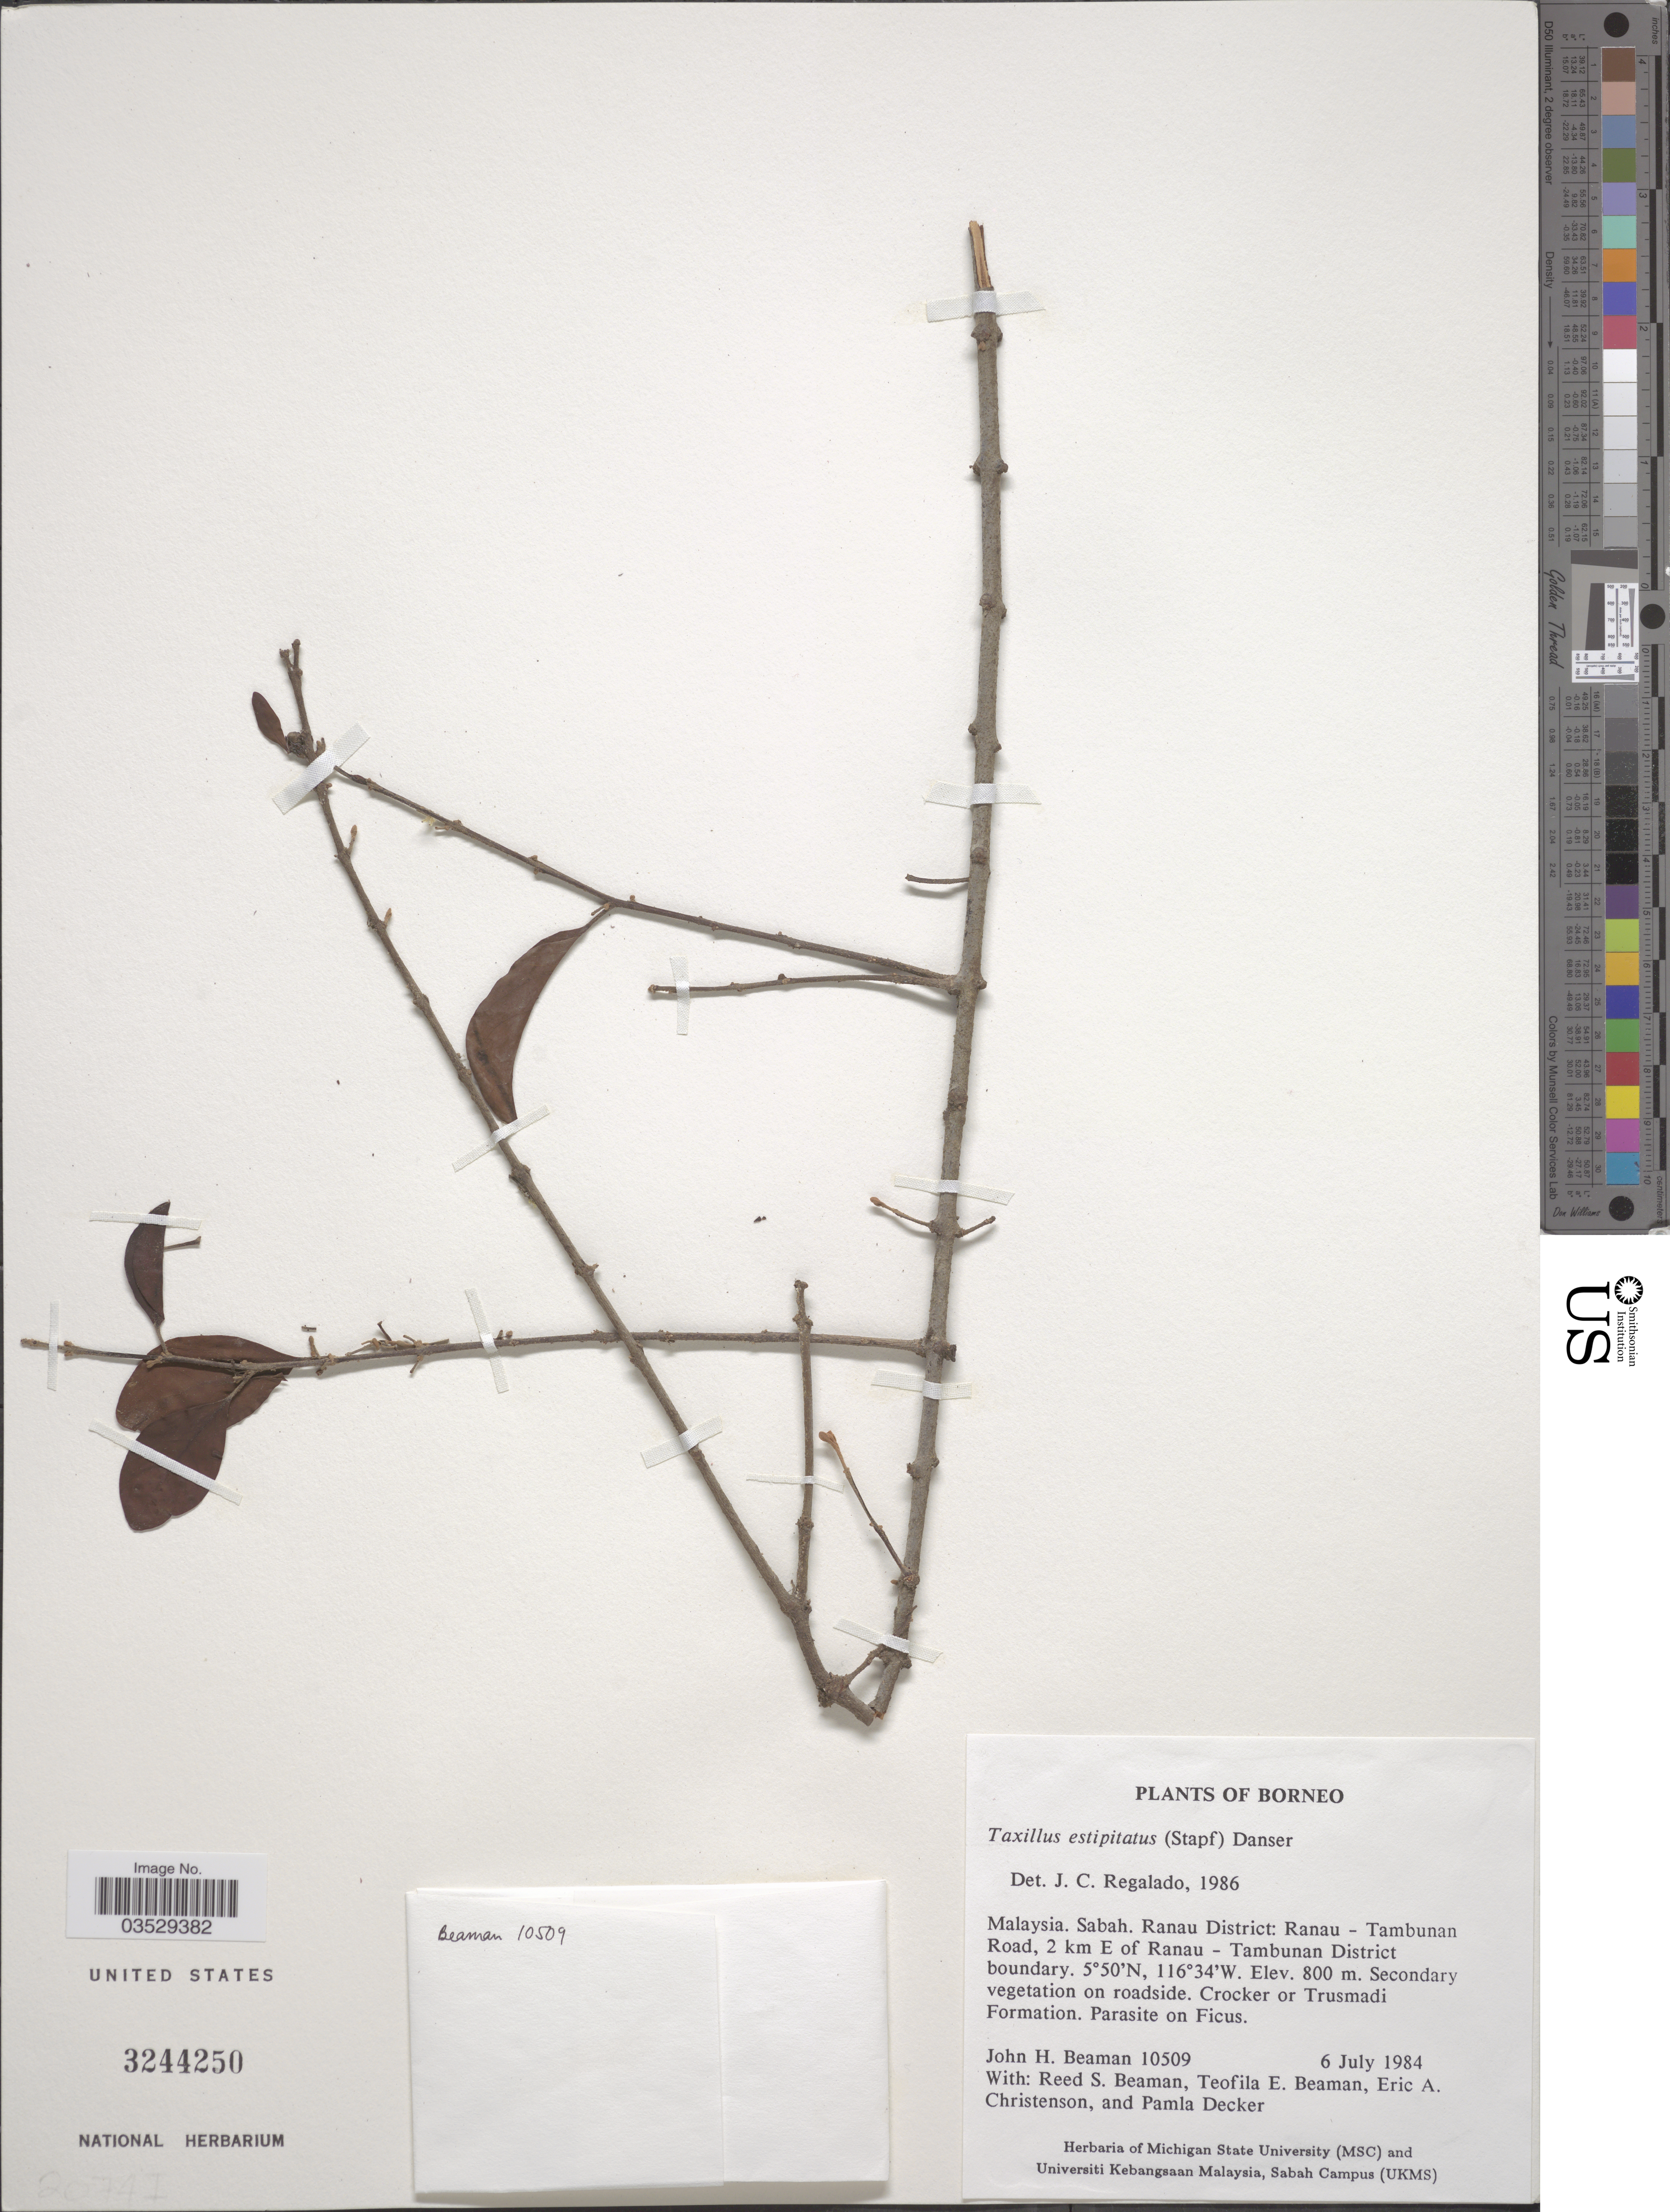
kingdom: Plantae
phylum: Tracheophyta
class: Magnoliopsida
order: Santalales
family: Loranthaceae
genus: Taxillus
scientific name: Taxillus chinensis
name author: (DC.) Danser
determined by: Strong, Mark T., (BOT), Smithsonian Institution - National Museum of Natural History (UNITED STATES)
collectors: J. H. Beaman, R. S. Beaman, T. E. Beaman, E. A. Christenson & P. Decker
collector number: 10509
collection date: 1984-07-06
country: Malaysia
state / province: Sabah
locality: Borneo. Ranau District: Ranau - Tambunan Road, 2 km E of Ranau - Tambunan District boundary.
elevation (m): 800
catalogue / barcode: US 3244250